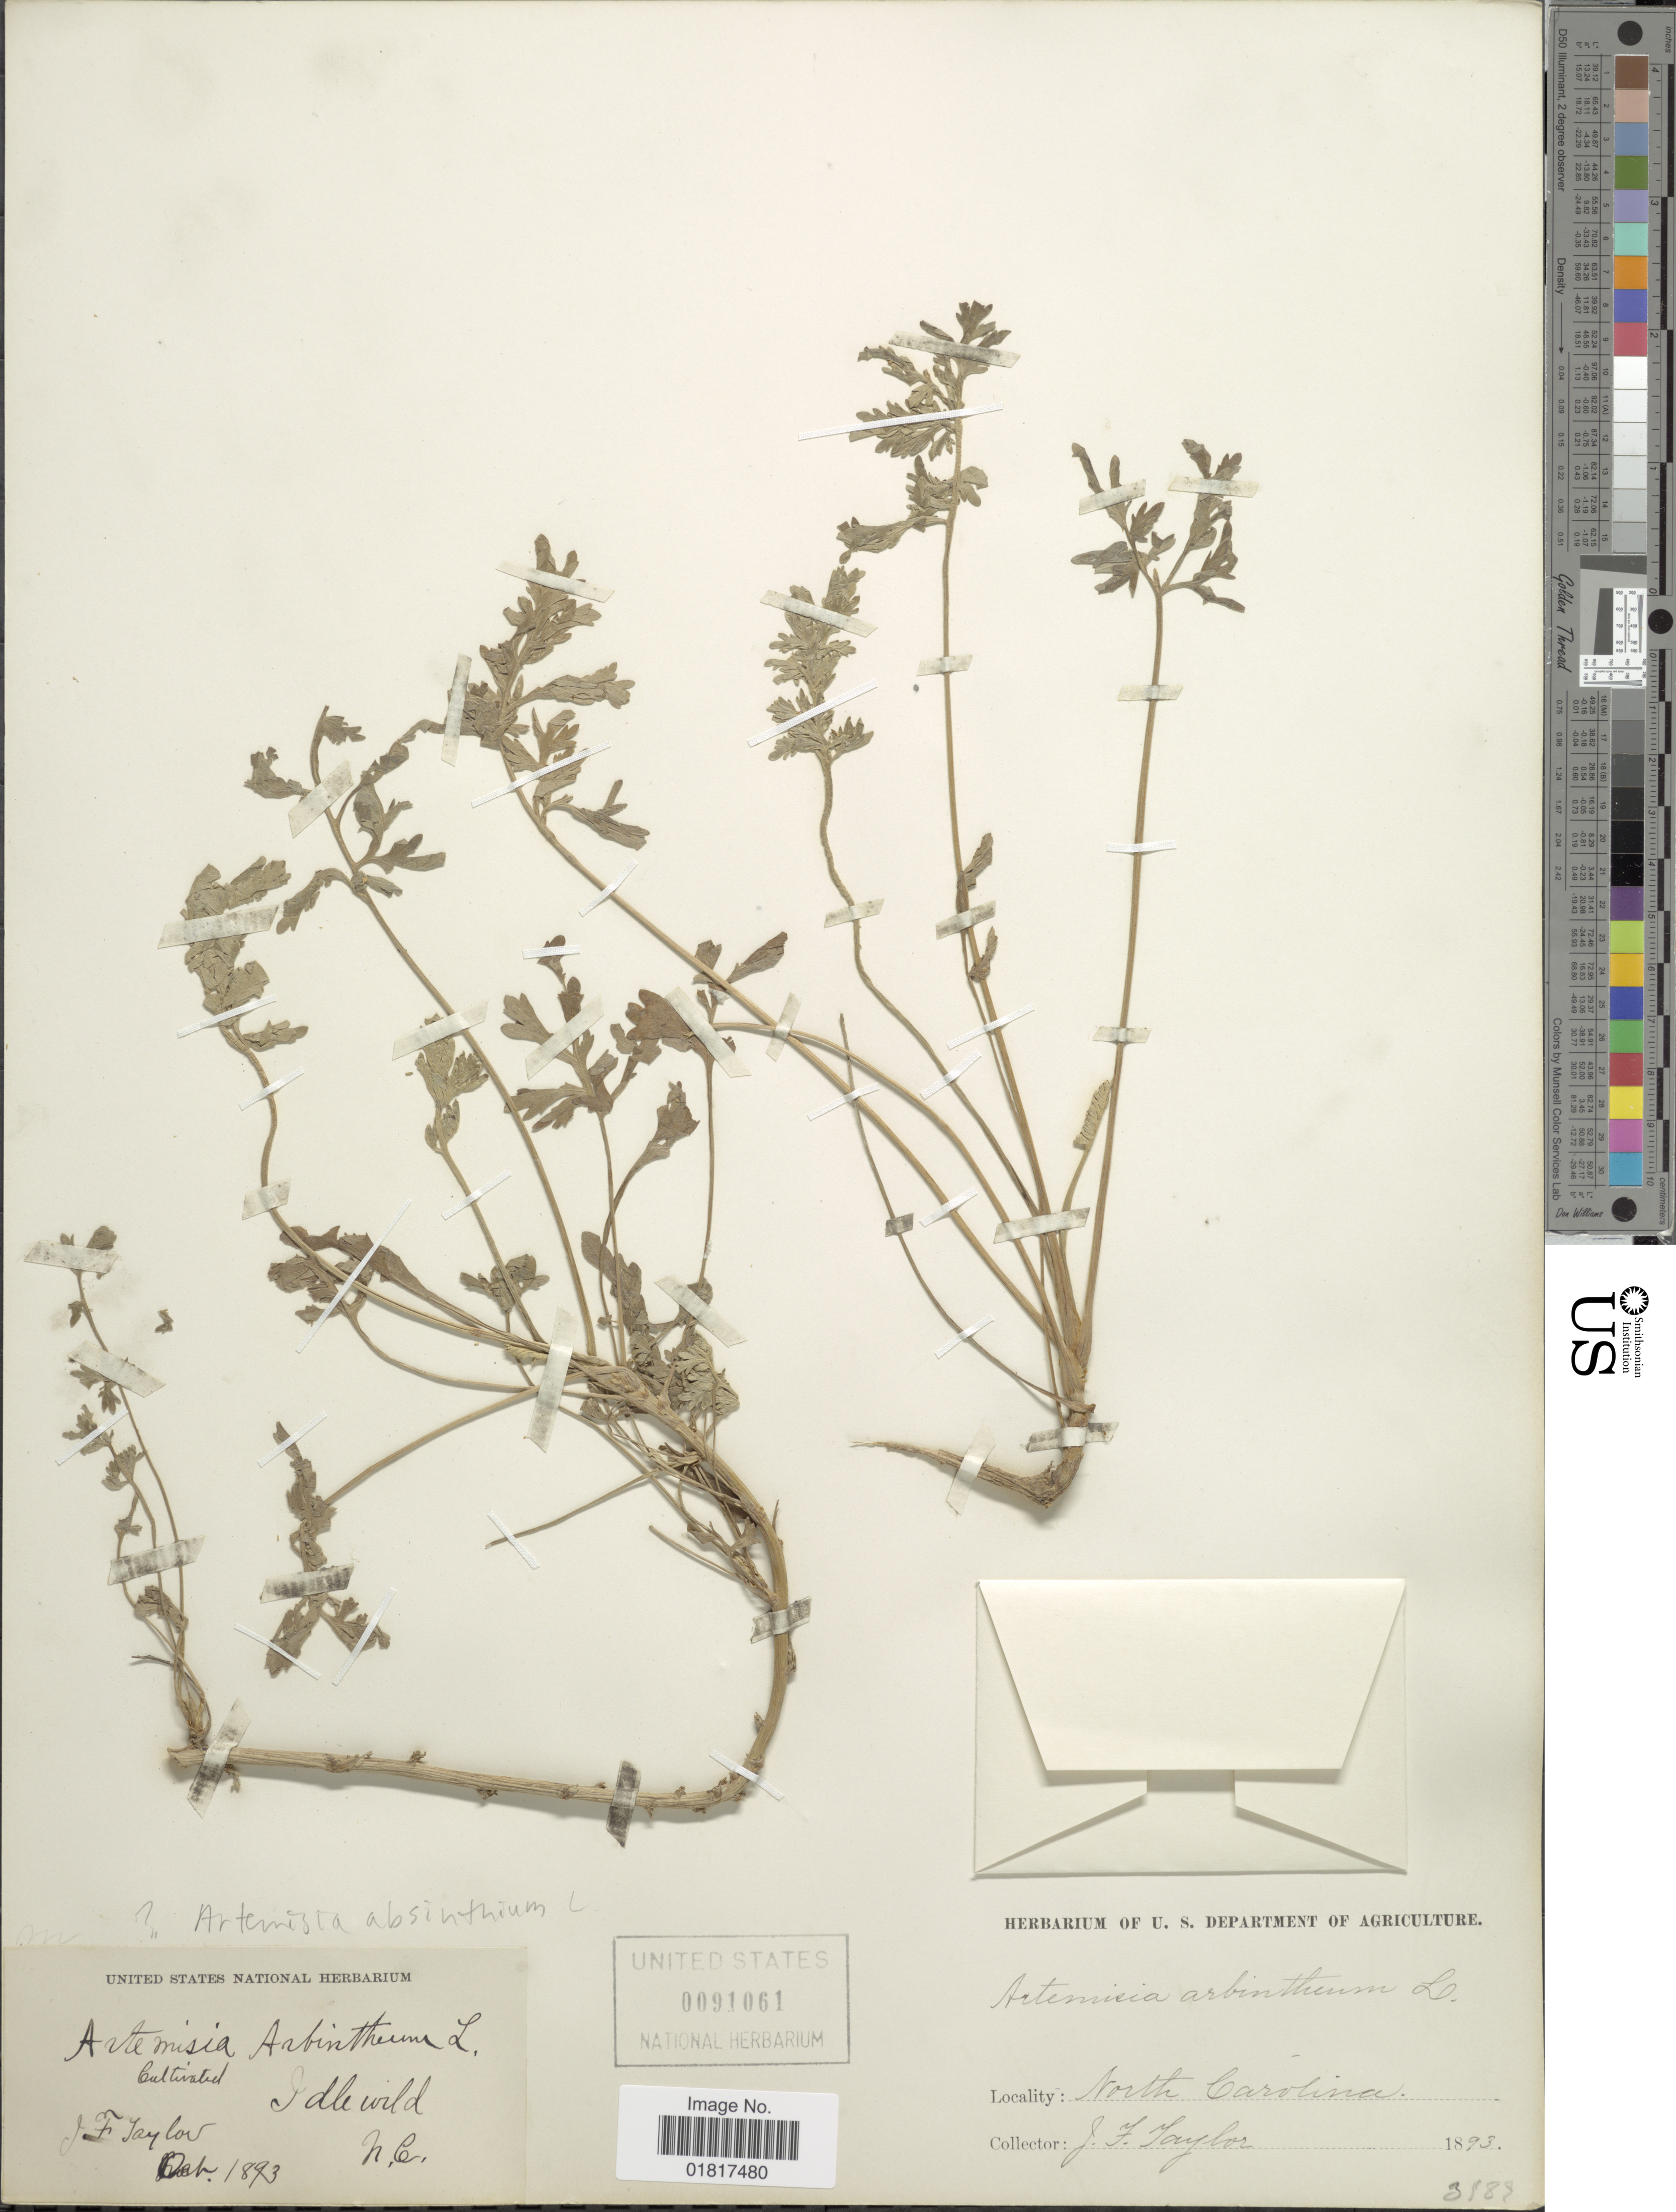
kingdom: Plantae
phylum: Tracheophyta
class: Magnoliopsida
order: Asterales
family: Asteraceae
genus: Artemisia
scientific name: Artemisia absinthium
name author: L.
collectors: J. Taylor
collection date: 1893-10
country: United States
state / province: North Carolina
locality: Cultivated Idle wild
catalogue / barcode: US 91061